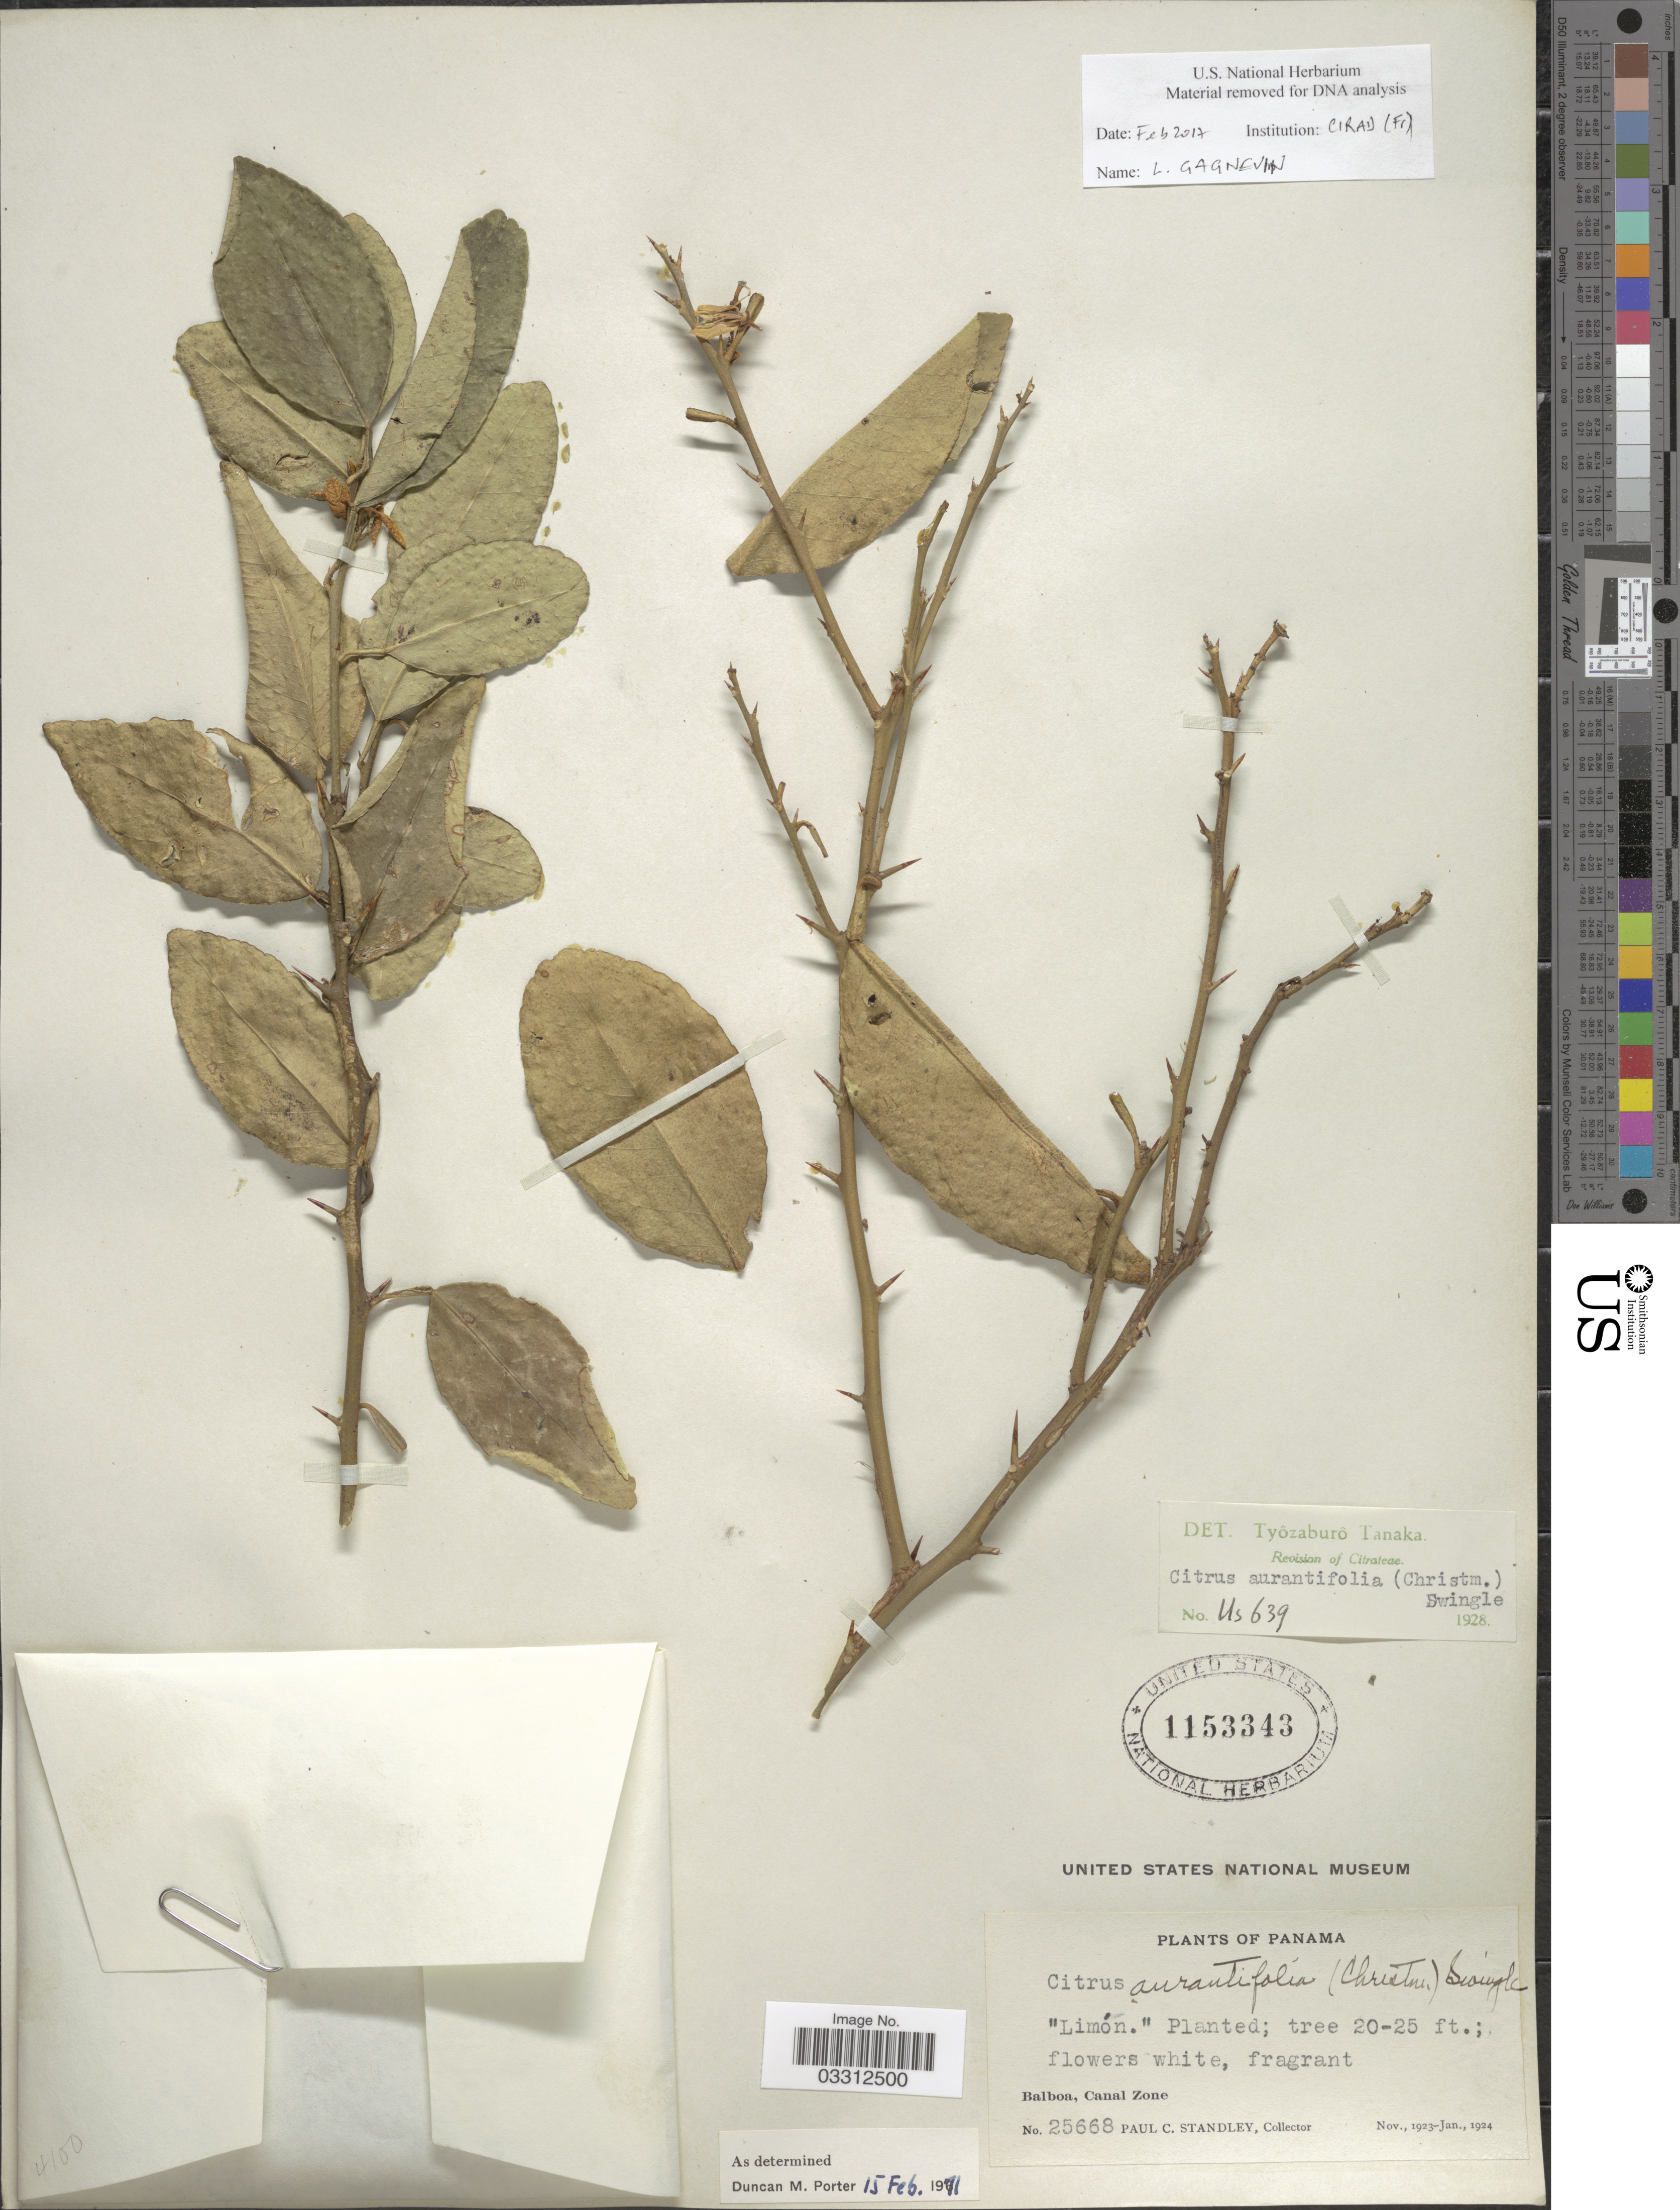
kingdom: Plantae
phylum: Tracheophyta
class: Magnoliopsida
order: Sapindales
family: Rutaceae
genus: Citrus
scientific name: Citrus x aurantifolia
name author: (Christm.) Swingle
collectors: P. C. Standley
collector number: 25668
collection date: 1923-11/1924-01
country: Panama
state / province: Colón / Panamá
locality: Balboa, Canal Zone.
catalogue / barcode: US 1153343